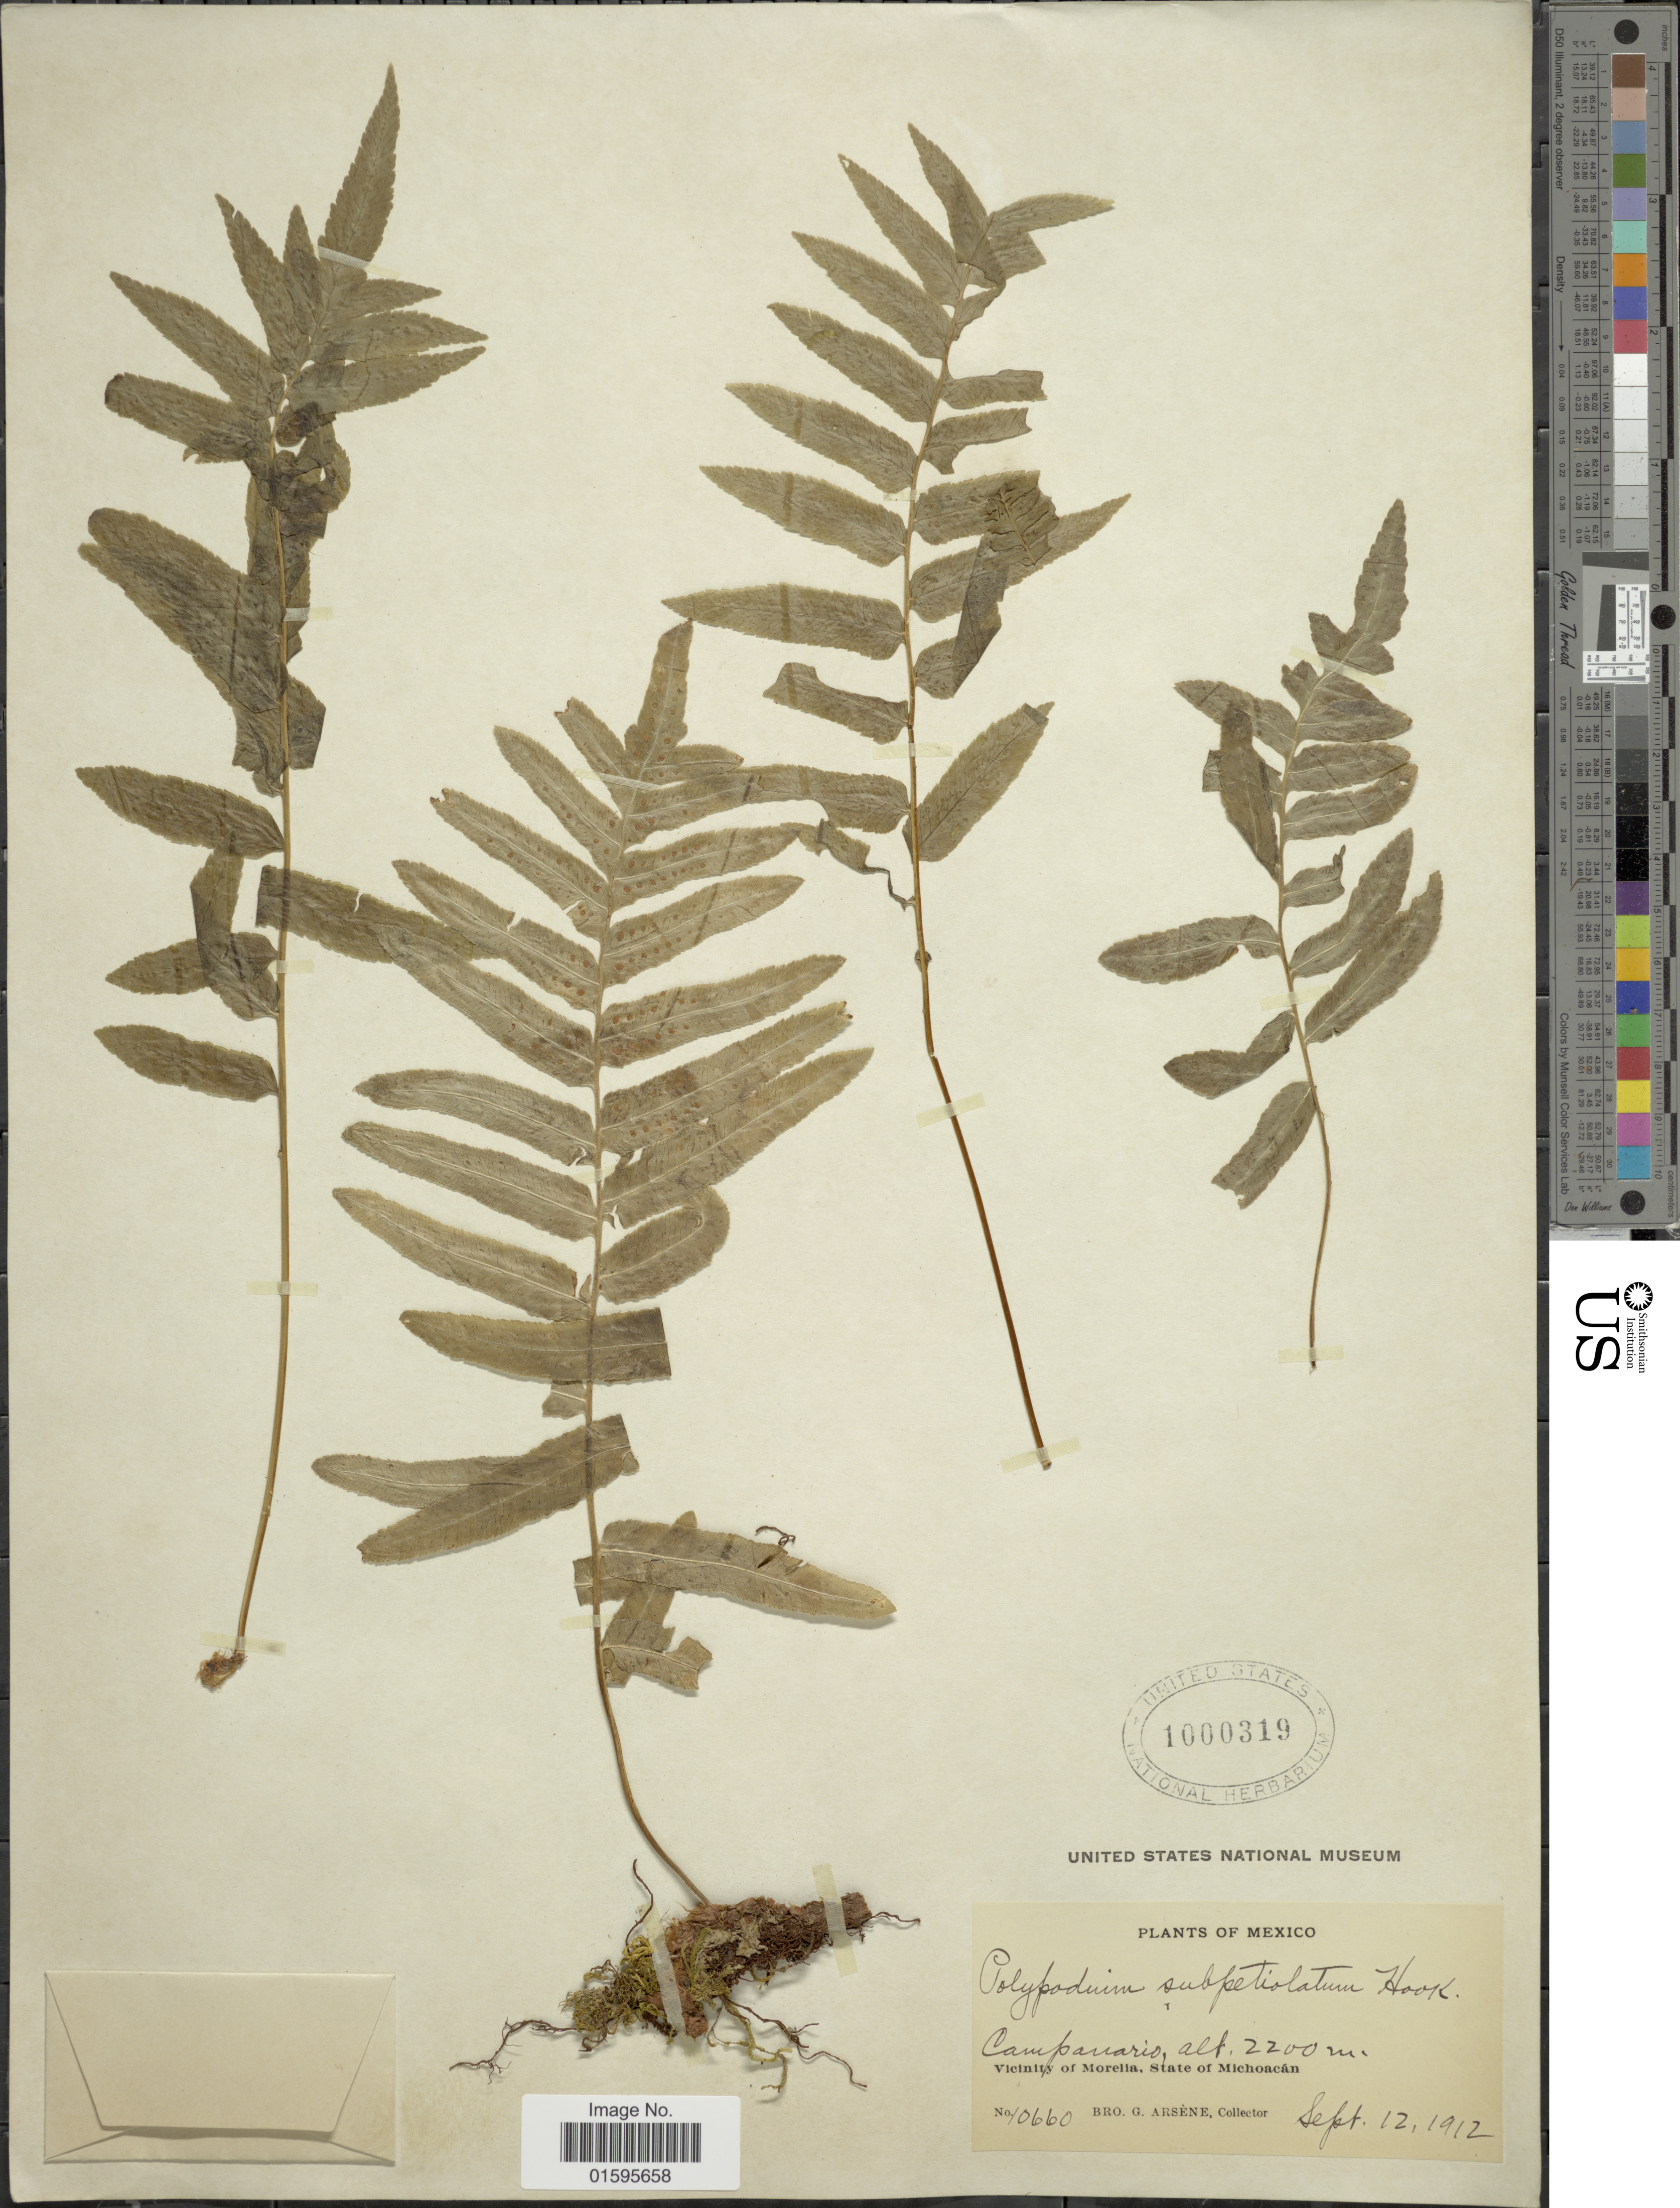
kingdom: Plantae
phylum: Tracheophyta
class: Polypodiopsida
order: Polypodiales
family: Polypodiaceae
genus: Polypodium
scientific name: Polypodium subpetiolatum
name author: Hook.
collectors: Bro. G. Arsène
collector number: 10660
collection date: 1912-09-12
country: Mexico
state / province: Michoacán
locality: Campanario, Vicinity of Morelia, State of Michoacan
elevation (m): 2200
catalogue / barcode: US 1000319